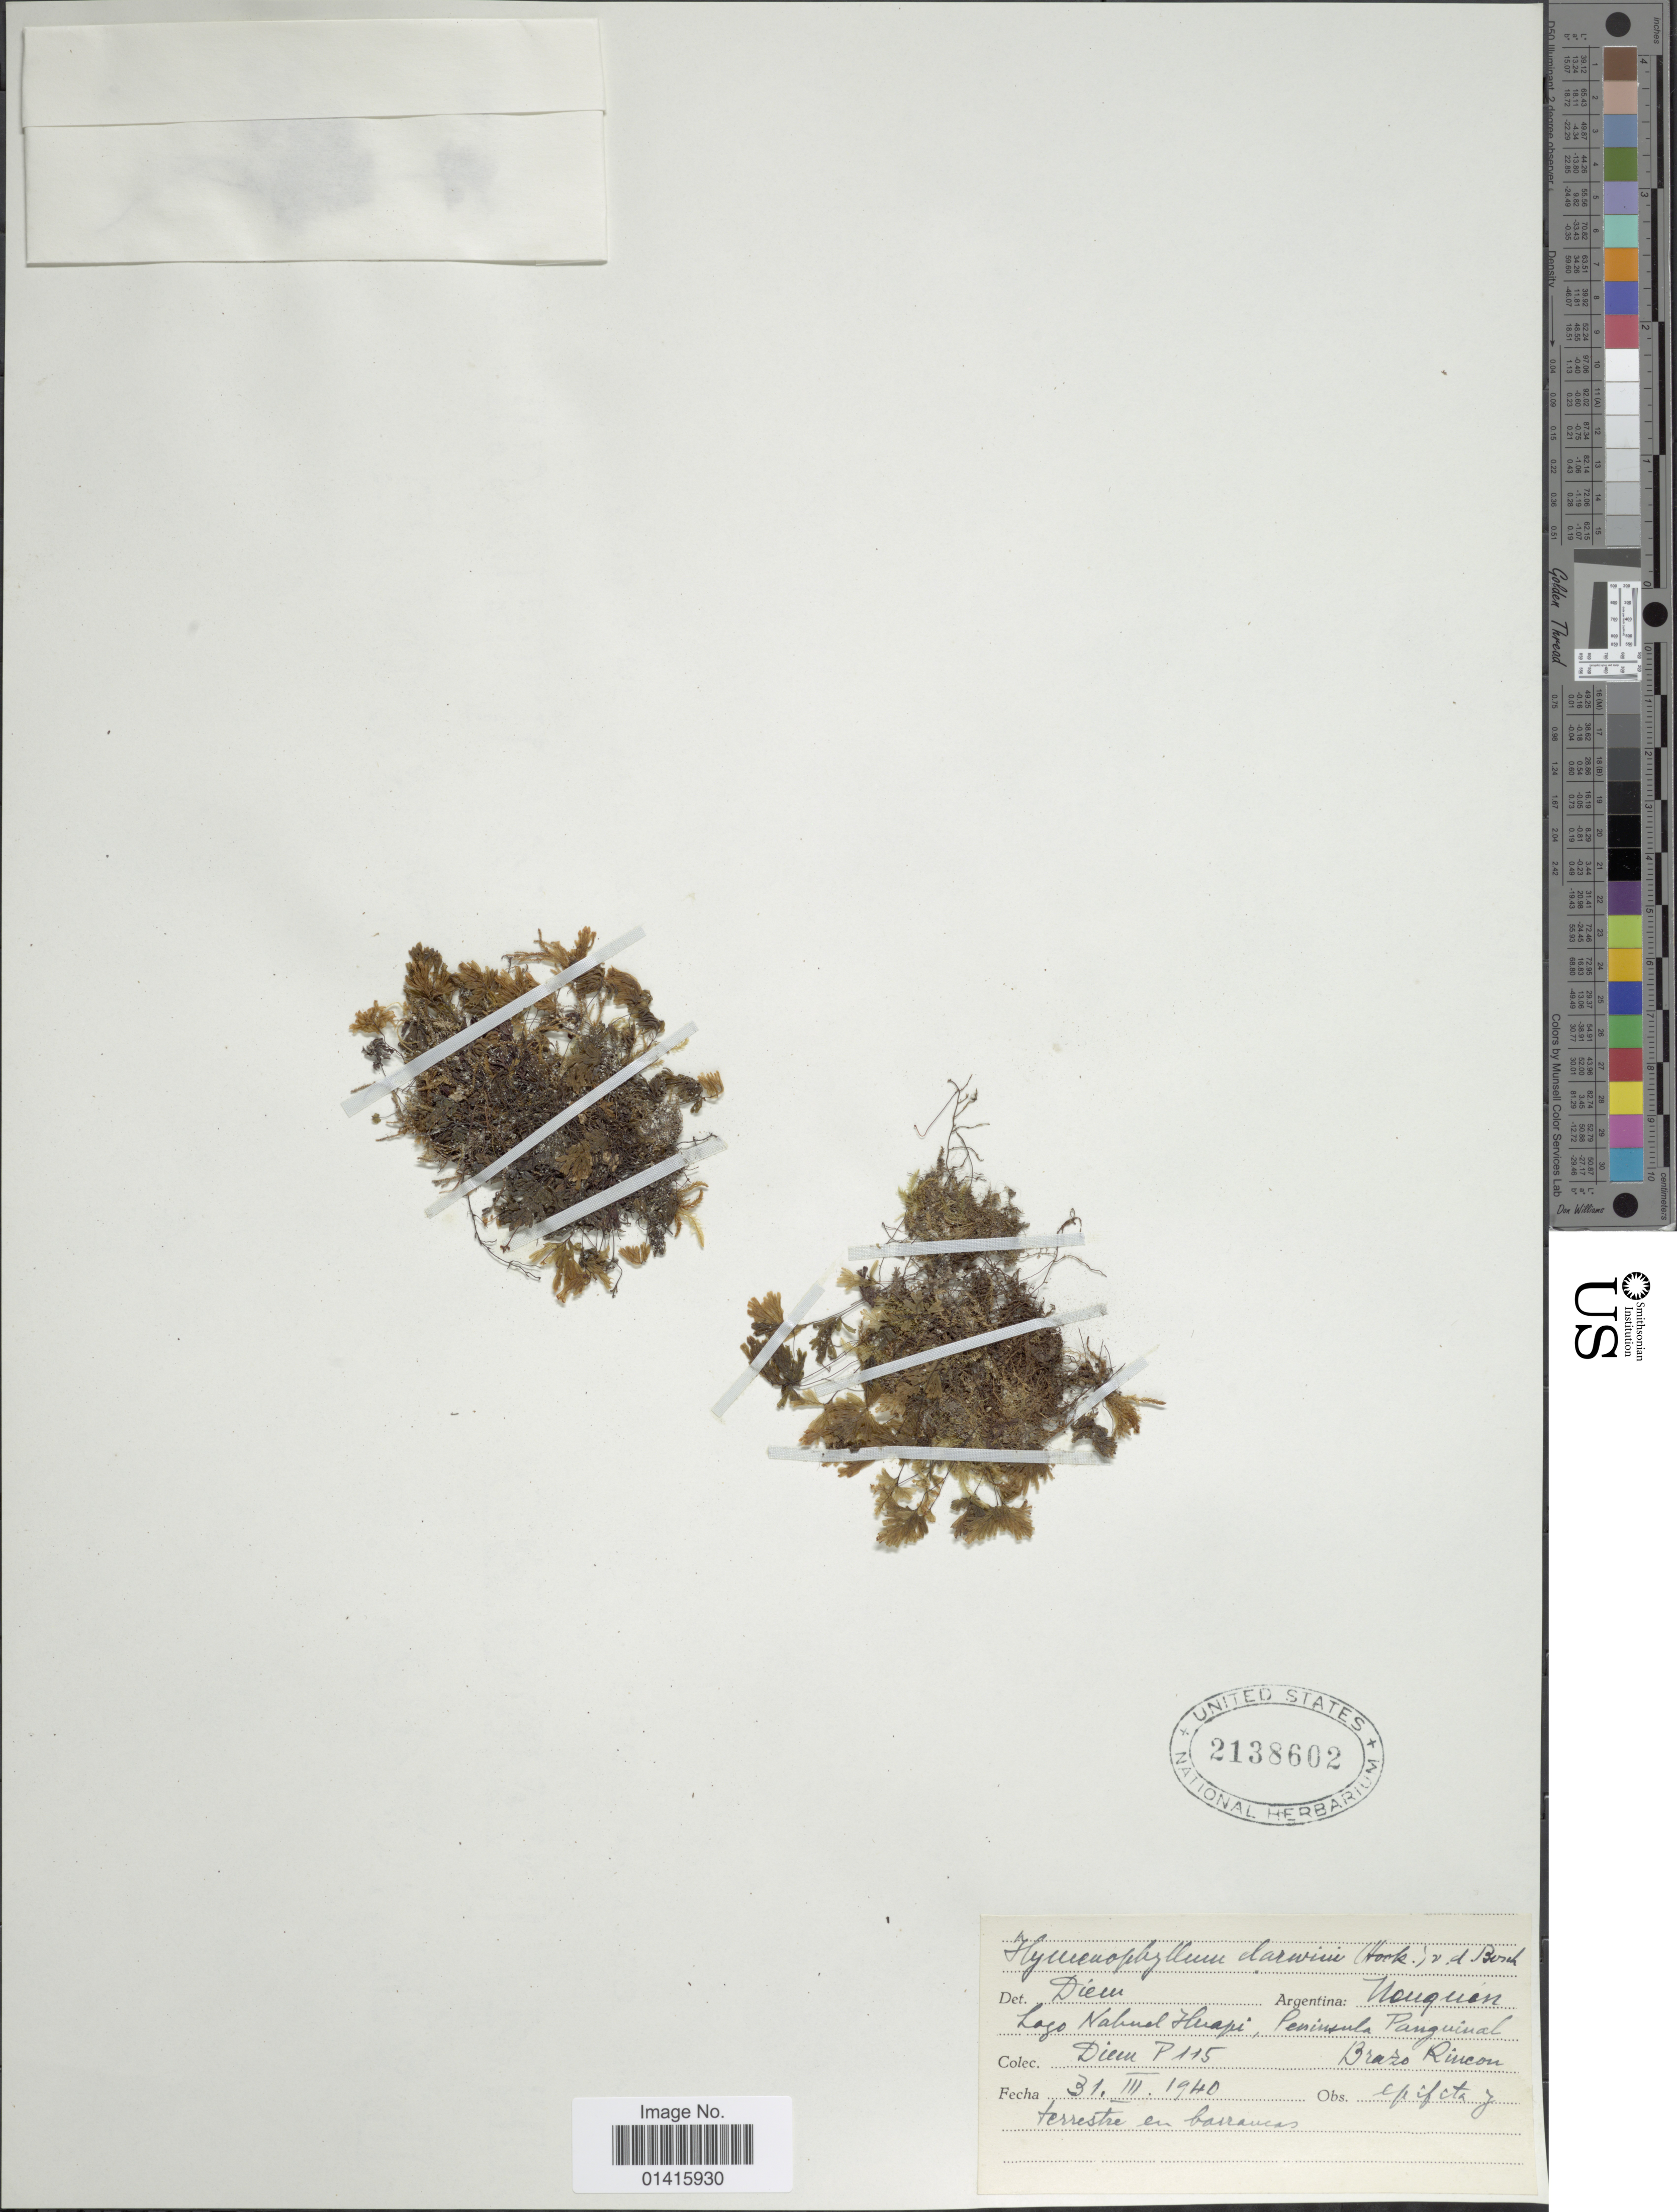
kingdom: Plantae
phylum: Tracheophyta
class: Polypodiopsida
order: Hymenophyllales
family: Hymenophyllaceae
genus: Hymenophyllum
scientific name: Hymenophyllum darwinii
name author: Hook. f.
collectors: Diem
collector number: P115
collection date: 1940-03-31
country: Argentina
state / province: Neuquen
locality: Argentina Neuquén, Lago Nabud Huapi, Peninsula Panguinal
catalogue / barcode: US 2138602